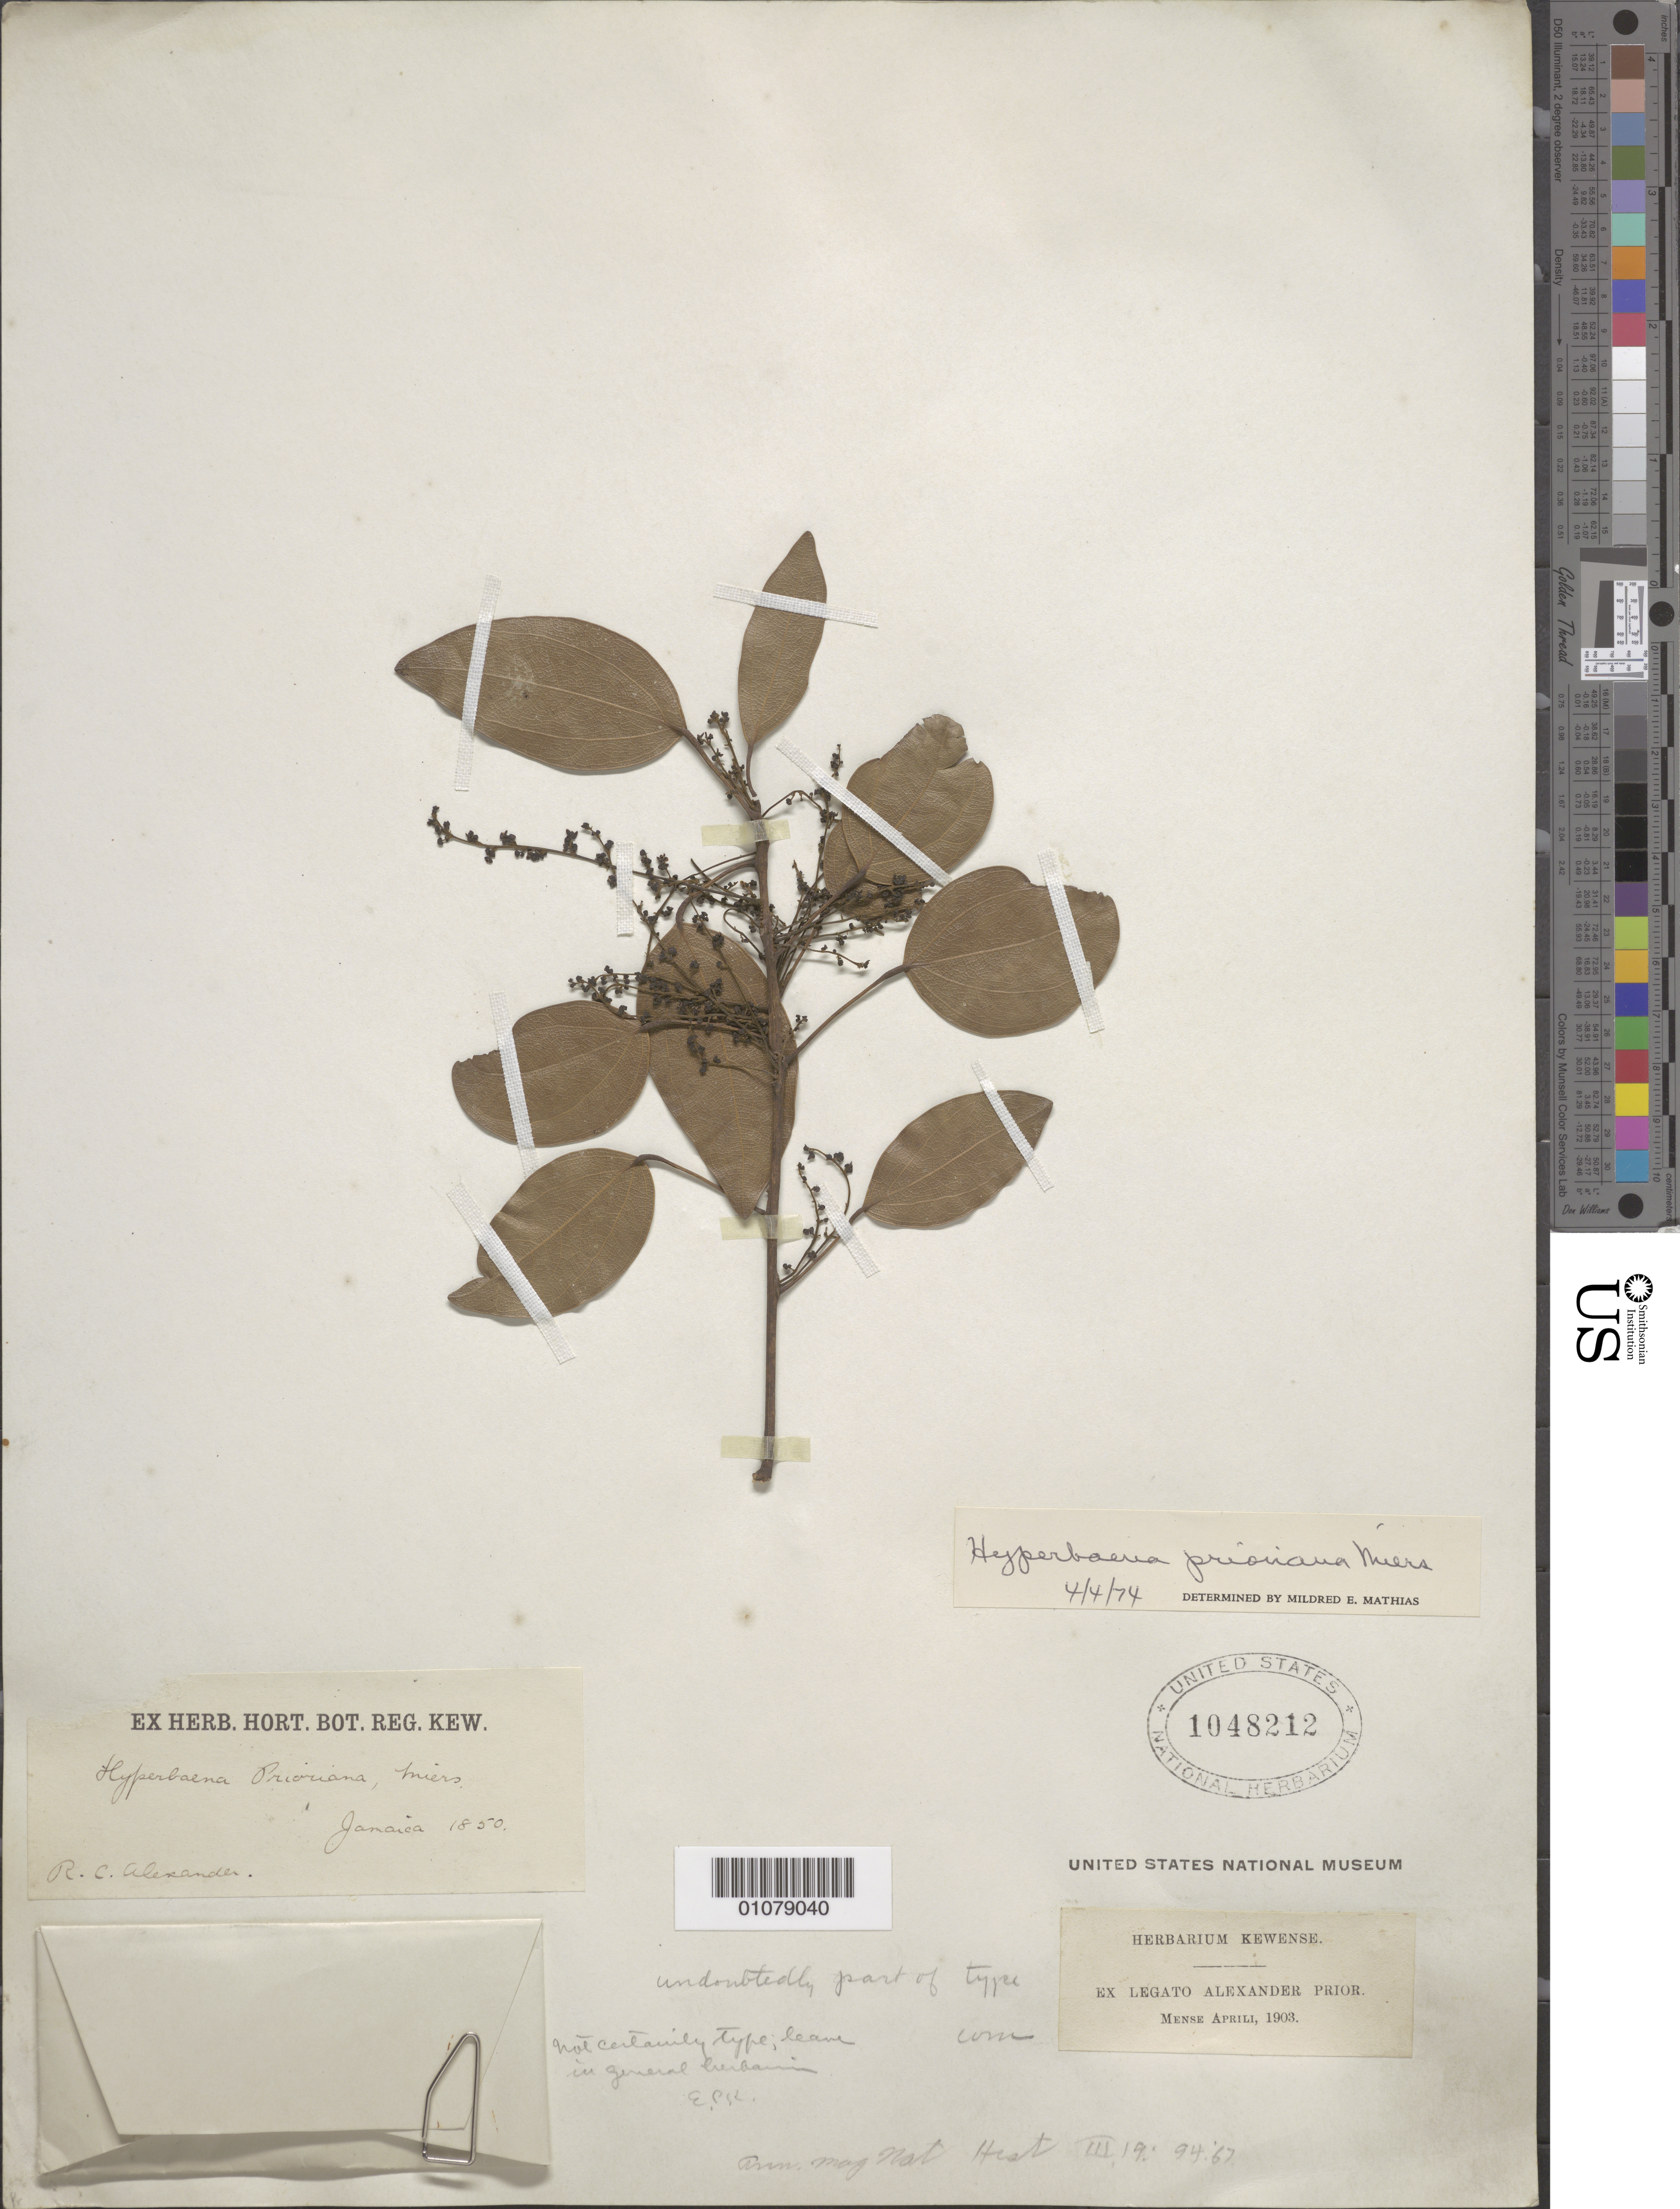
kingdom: Plantae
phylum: Tracheophyta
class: Magnoliopsida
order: Ranunculales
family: Menispermaceae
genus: Hyperbaena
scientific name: Hyperbaena prioriana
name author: Miers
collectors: R. C. Alexander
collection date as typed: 1850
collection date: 1850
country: Jamaica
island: Jamaica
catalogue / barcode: US 1048212